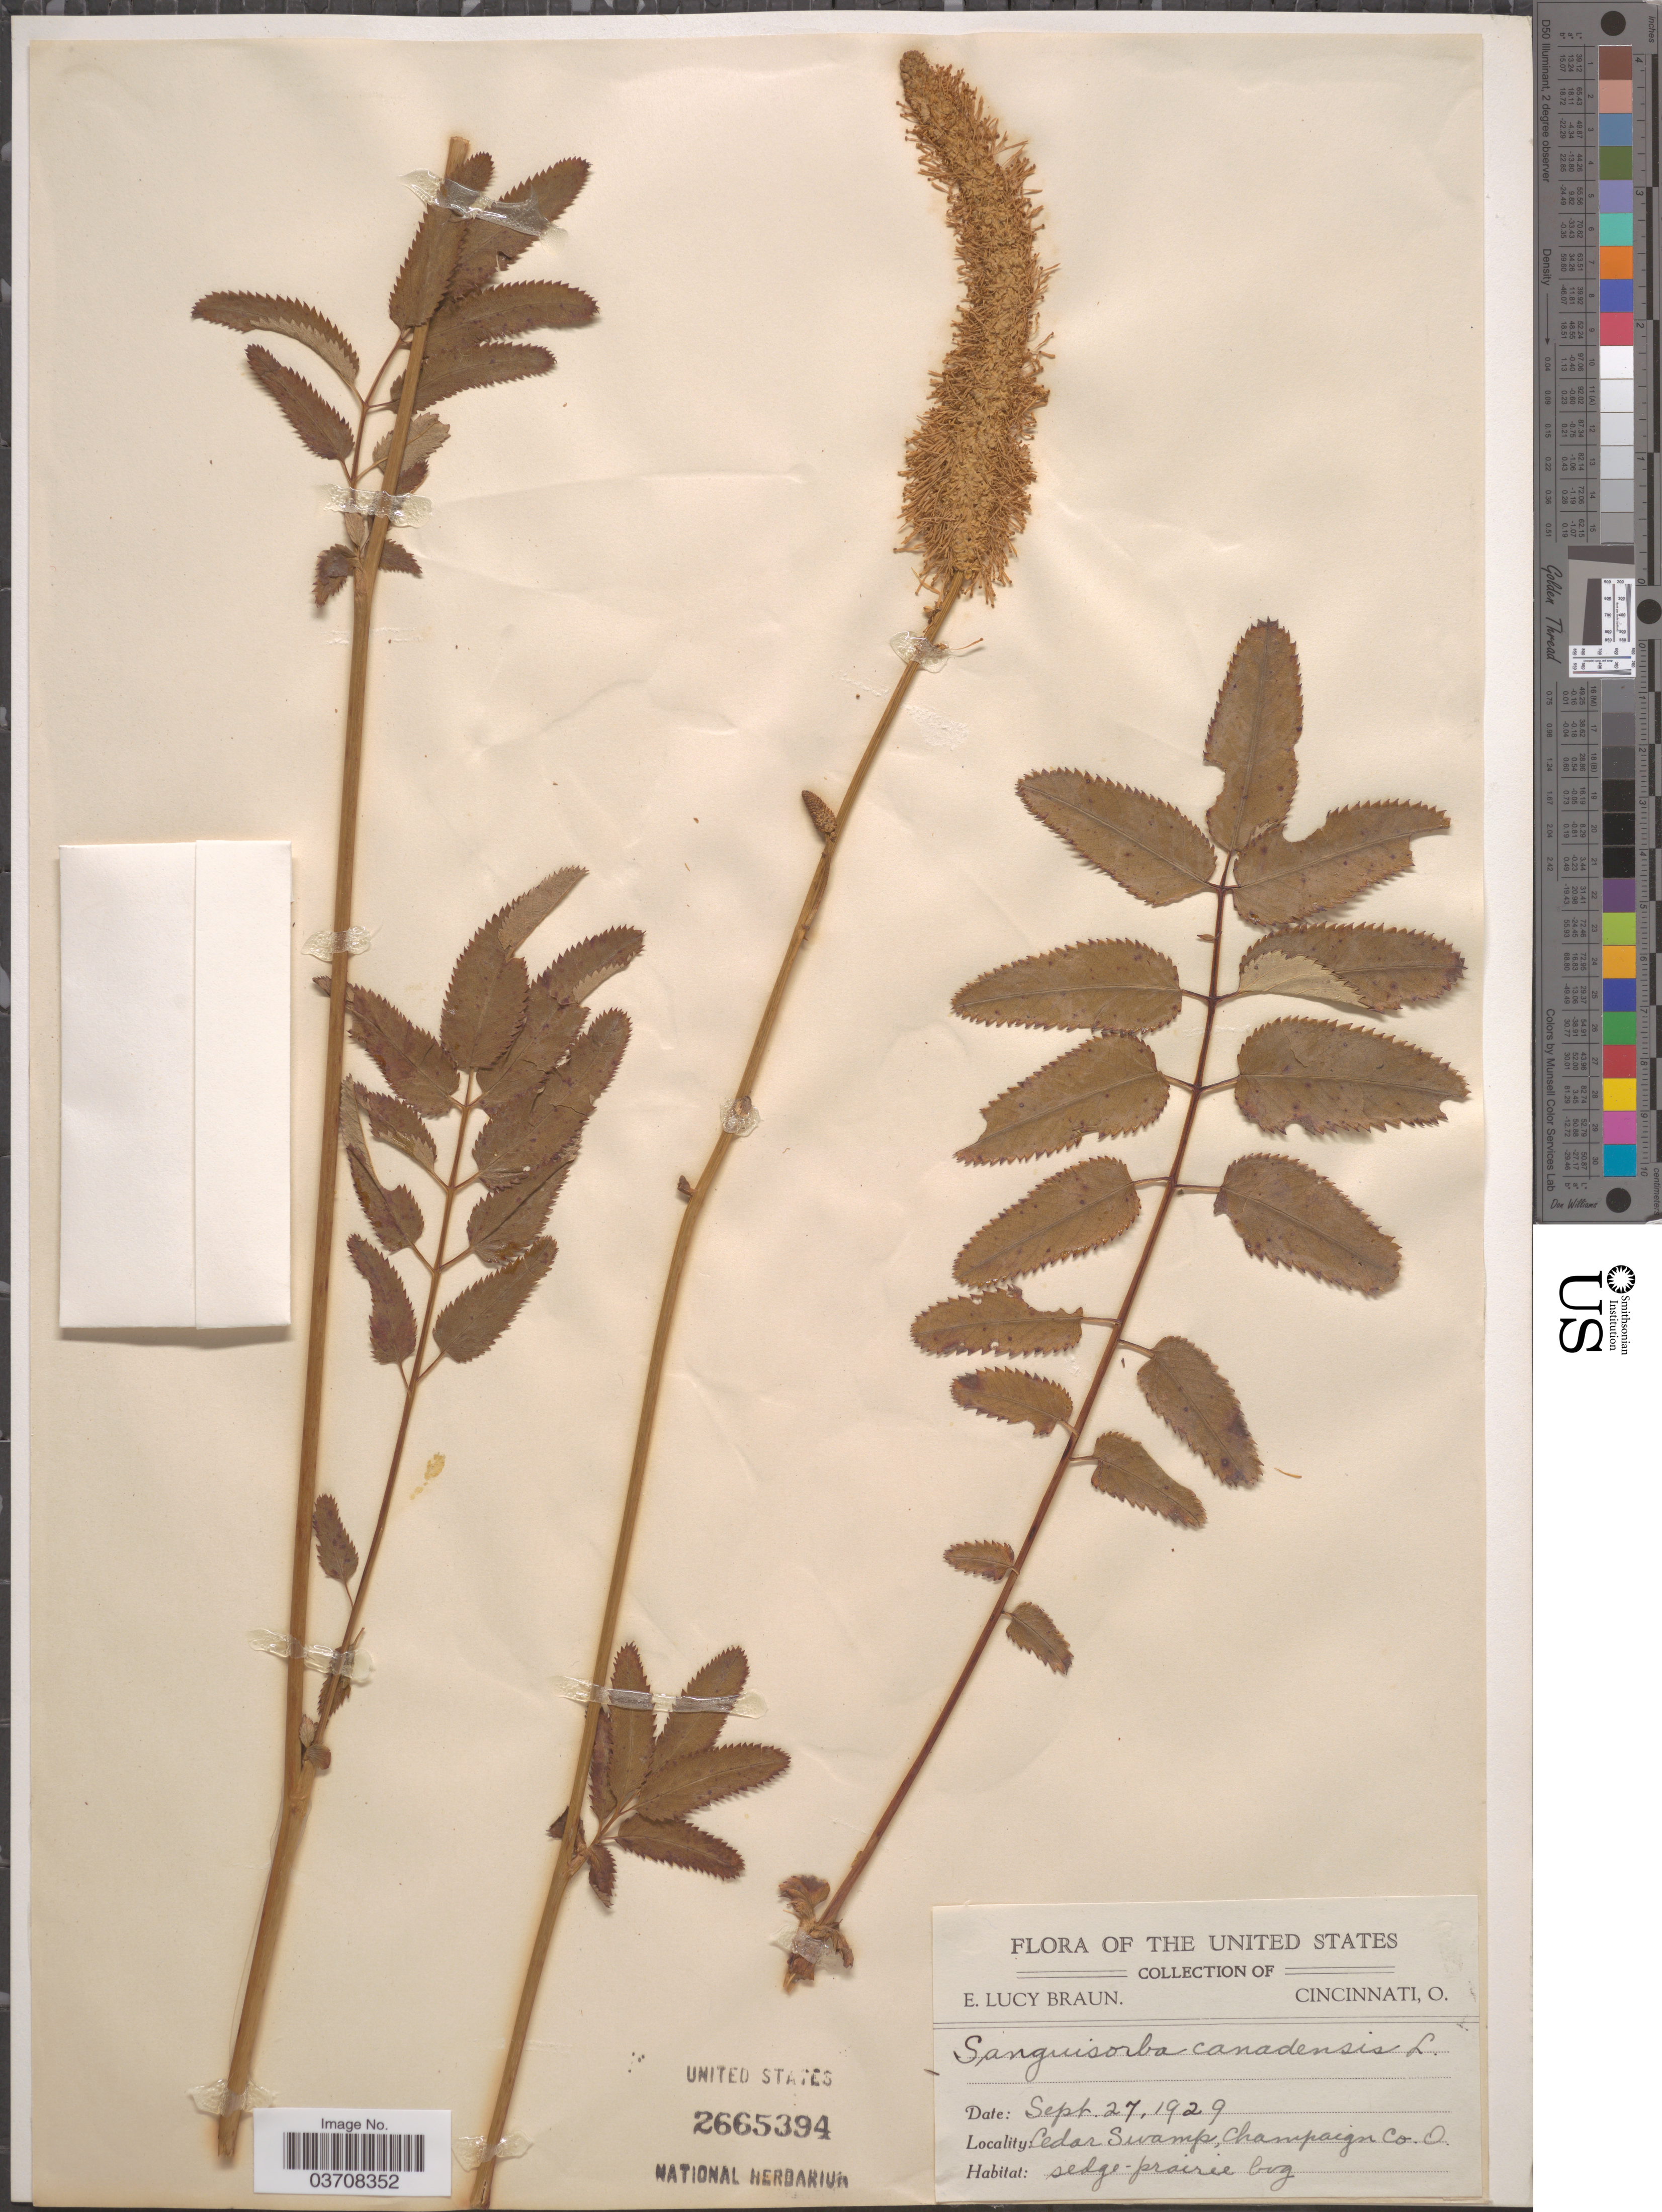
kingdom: Plantae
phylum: Tracheophyta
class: Magnoliopsida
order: Rosales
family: Rosaceae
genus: Sanguisorba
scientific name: Sanguisorba canadensis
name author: L.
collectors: E. L. Braun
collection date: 1929-09-27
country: United States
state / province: Ohio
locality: Cedar Swamp Champaign Co.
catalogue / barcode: US 2665394